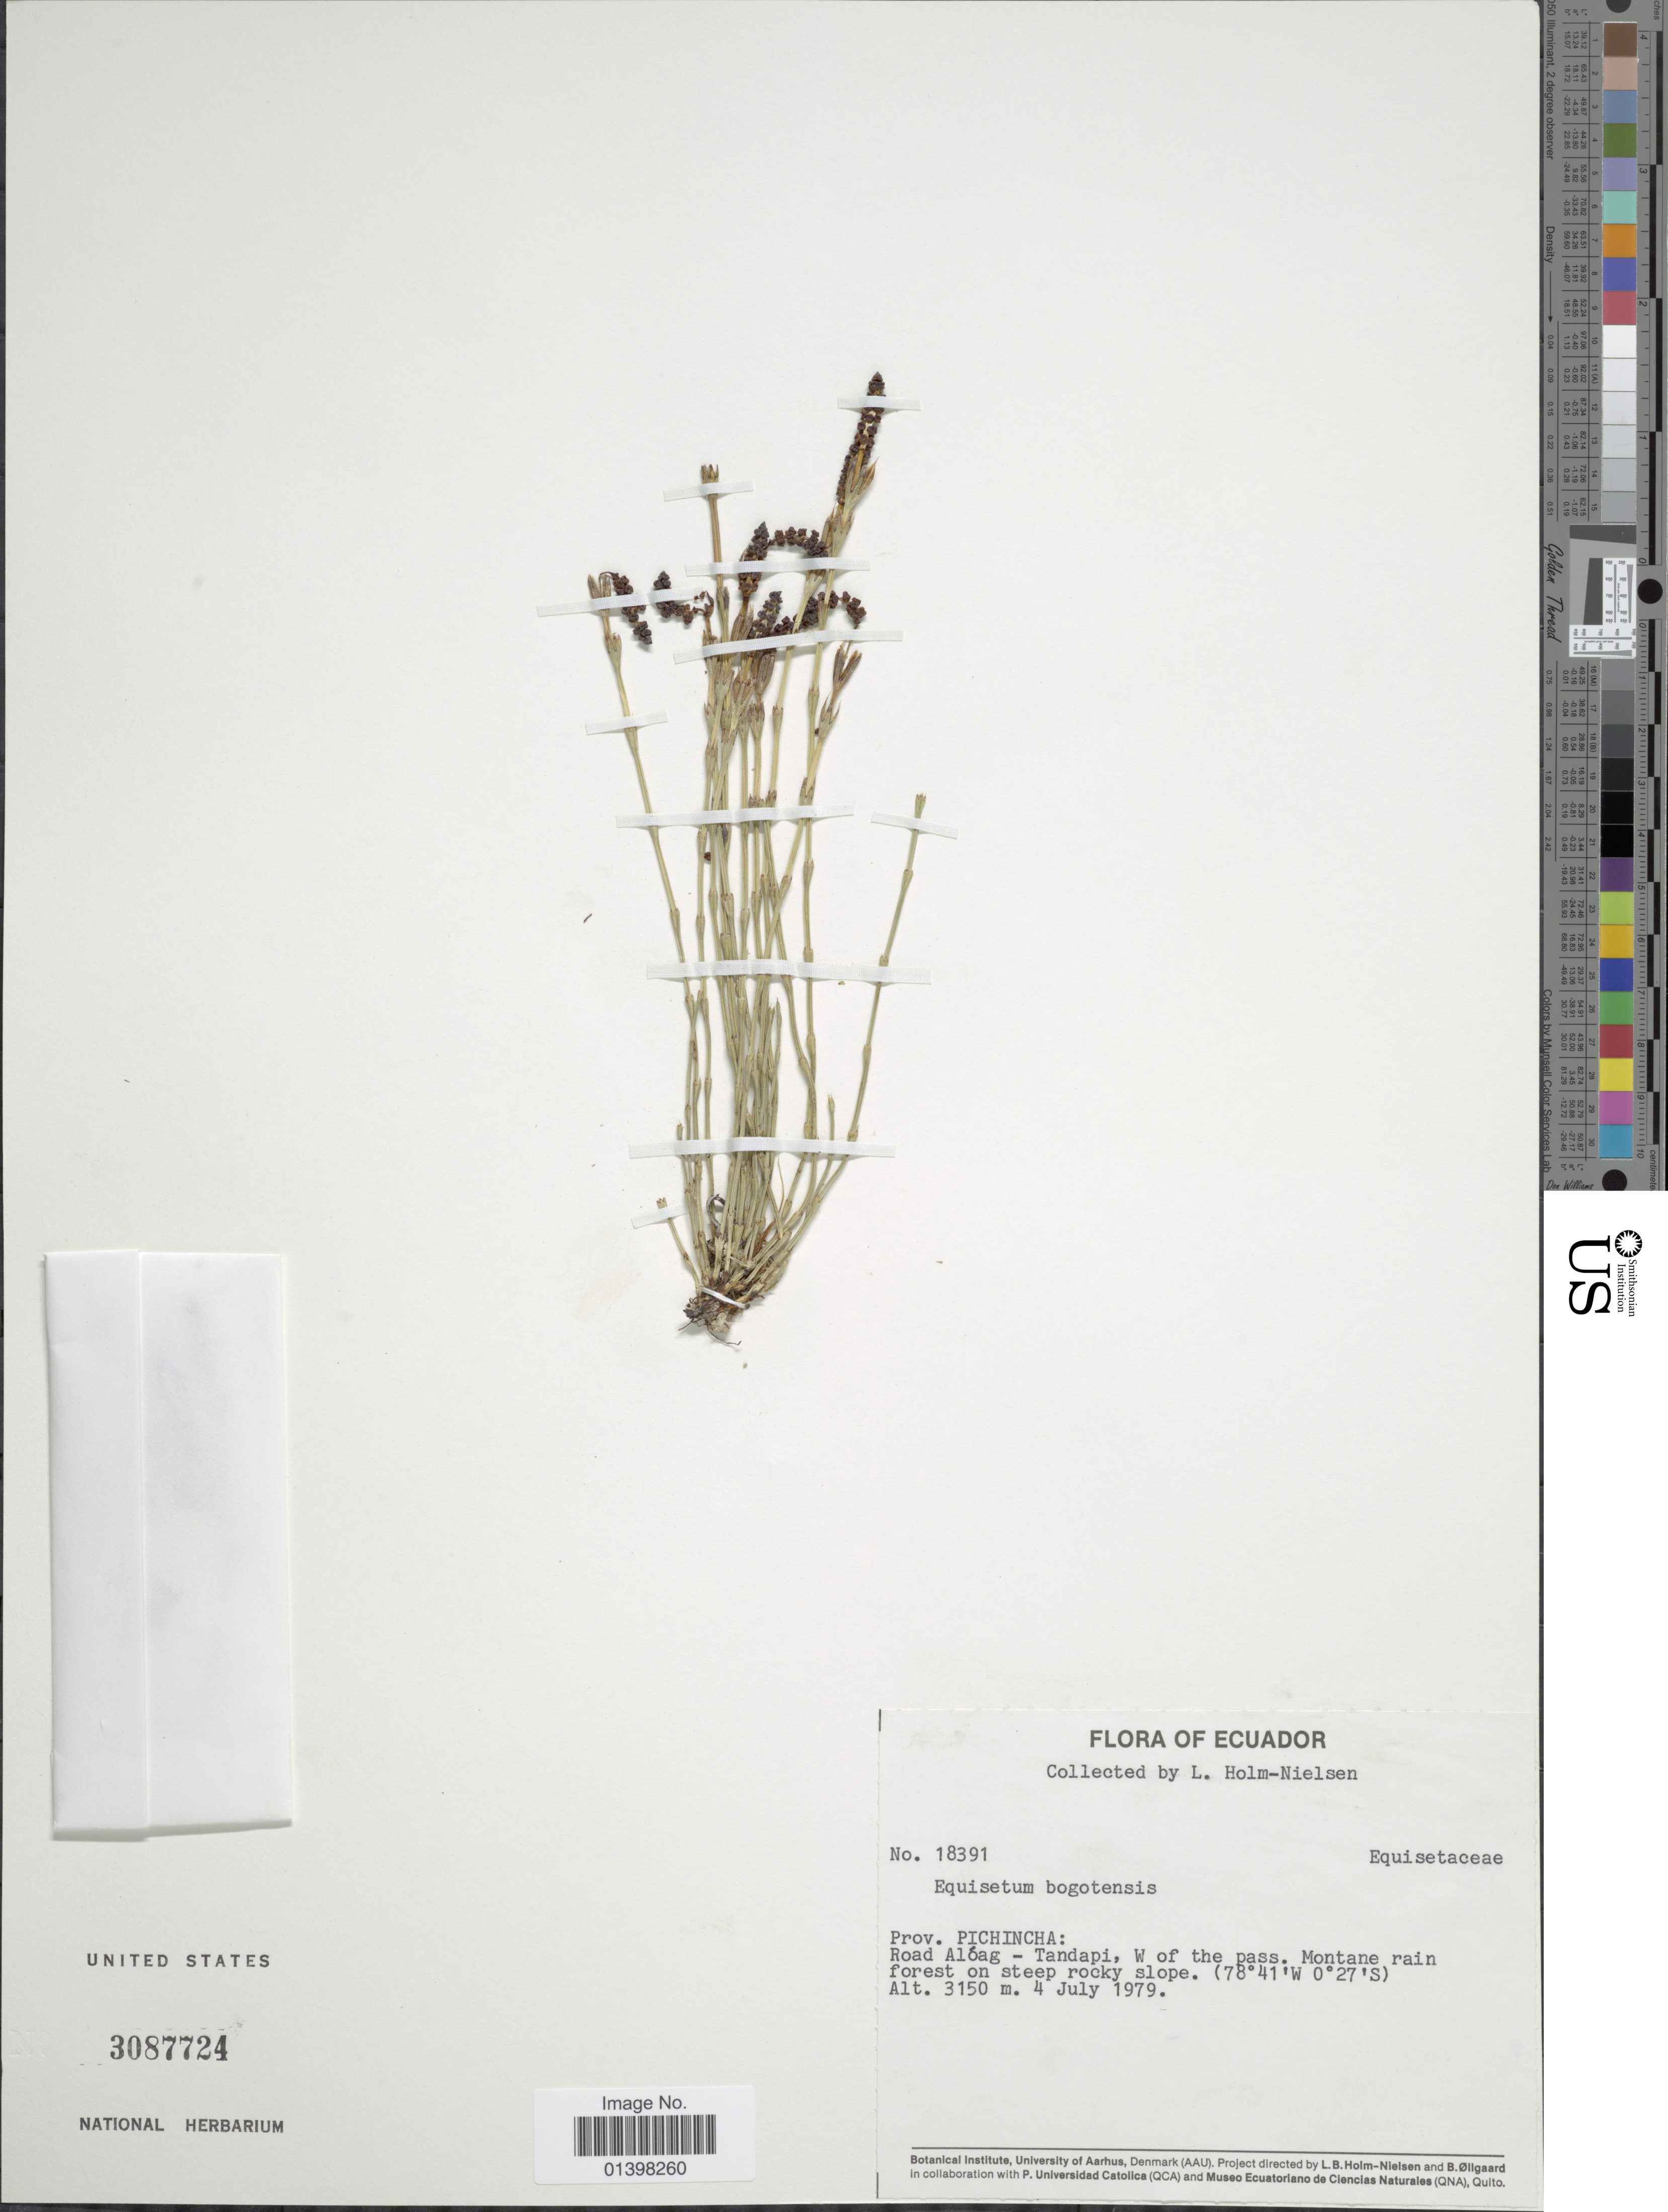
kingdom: Plantae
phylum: Tracheophyta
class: Polypodiopsida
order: Equisetales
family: Equisetaceae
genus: Equisetum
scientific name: Equisetum bogotense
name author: Kunth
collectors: L. B. Holm-Nielsen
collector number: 18391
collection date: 1979-07-04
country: Ecuador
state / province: Pichincha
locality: Road Aloa - Tandapi, W of the pass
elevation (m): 3150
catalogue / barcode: US 3087724